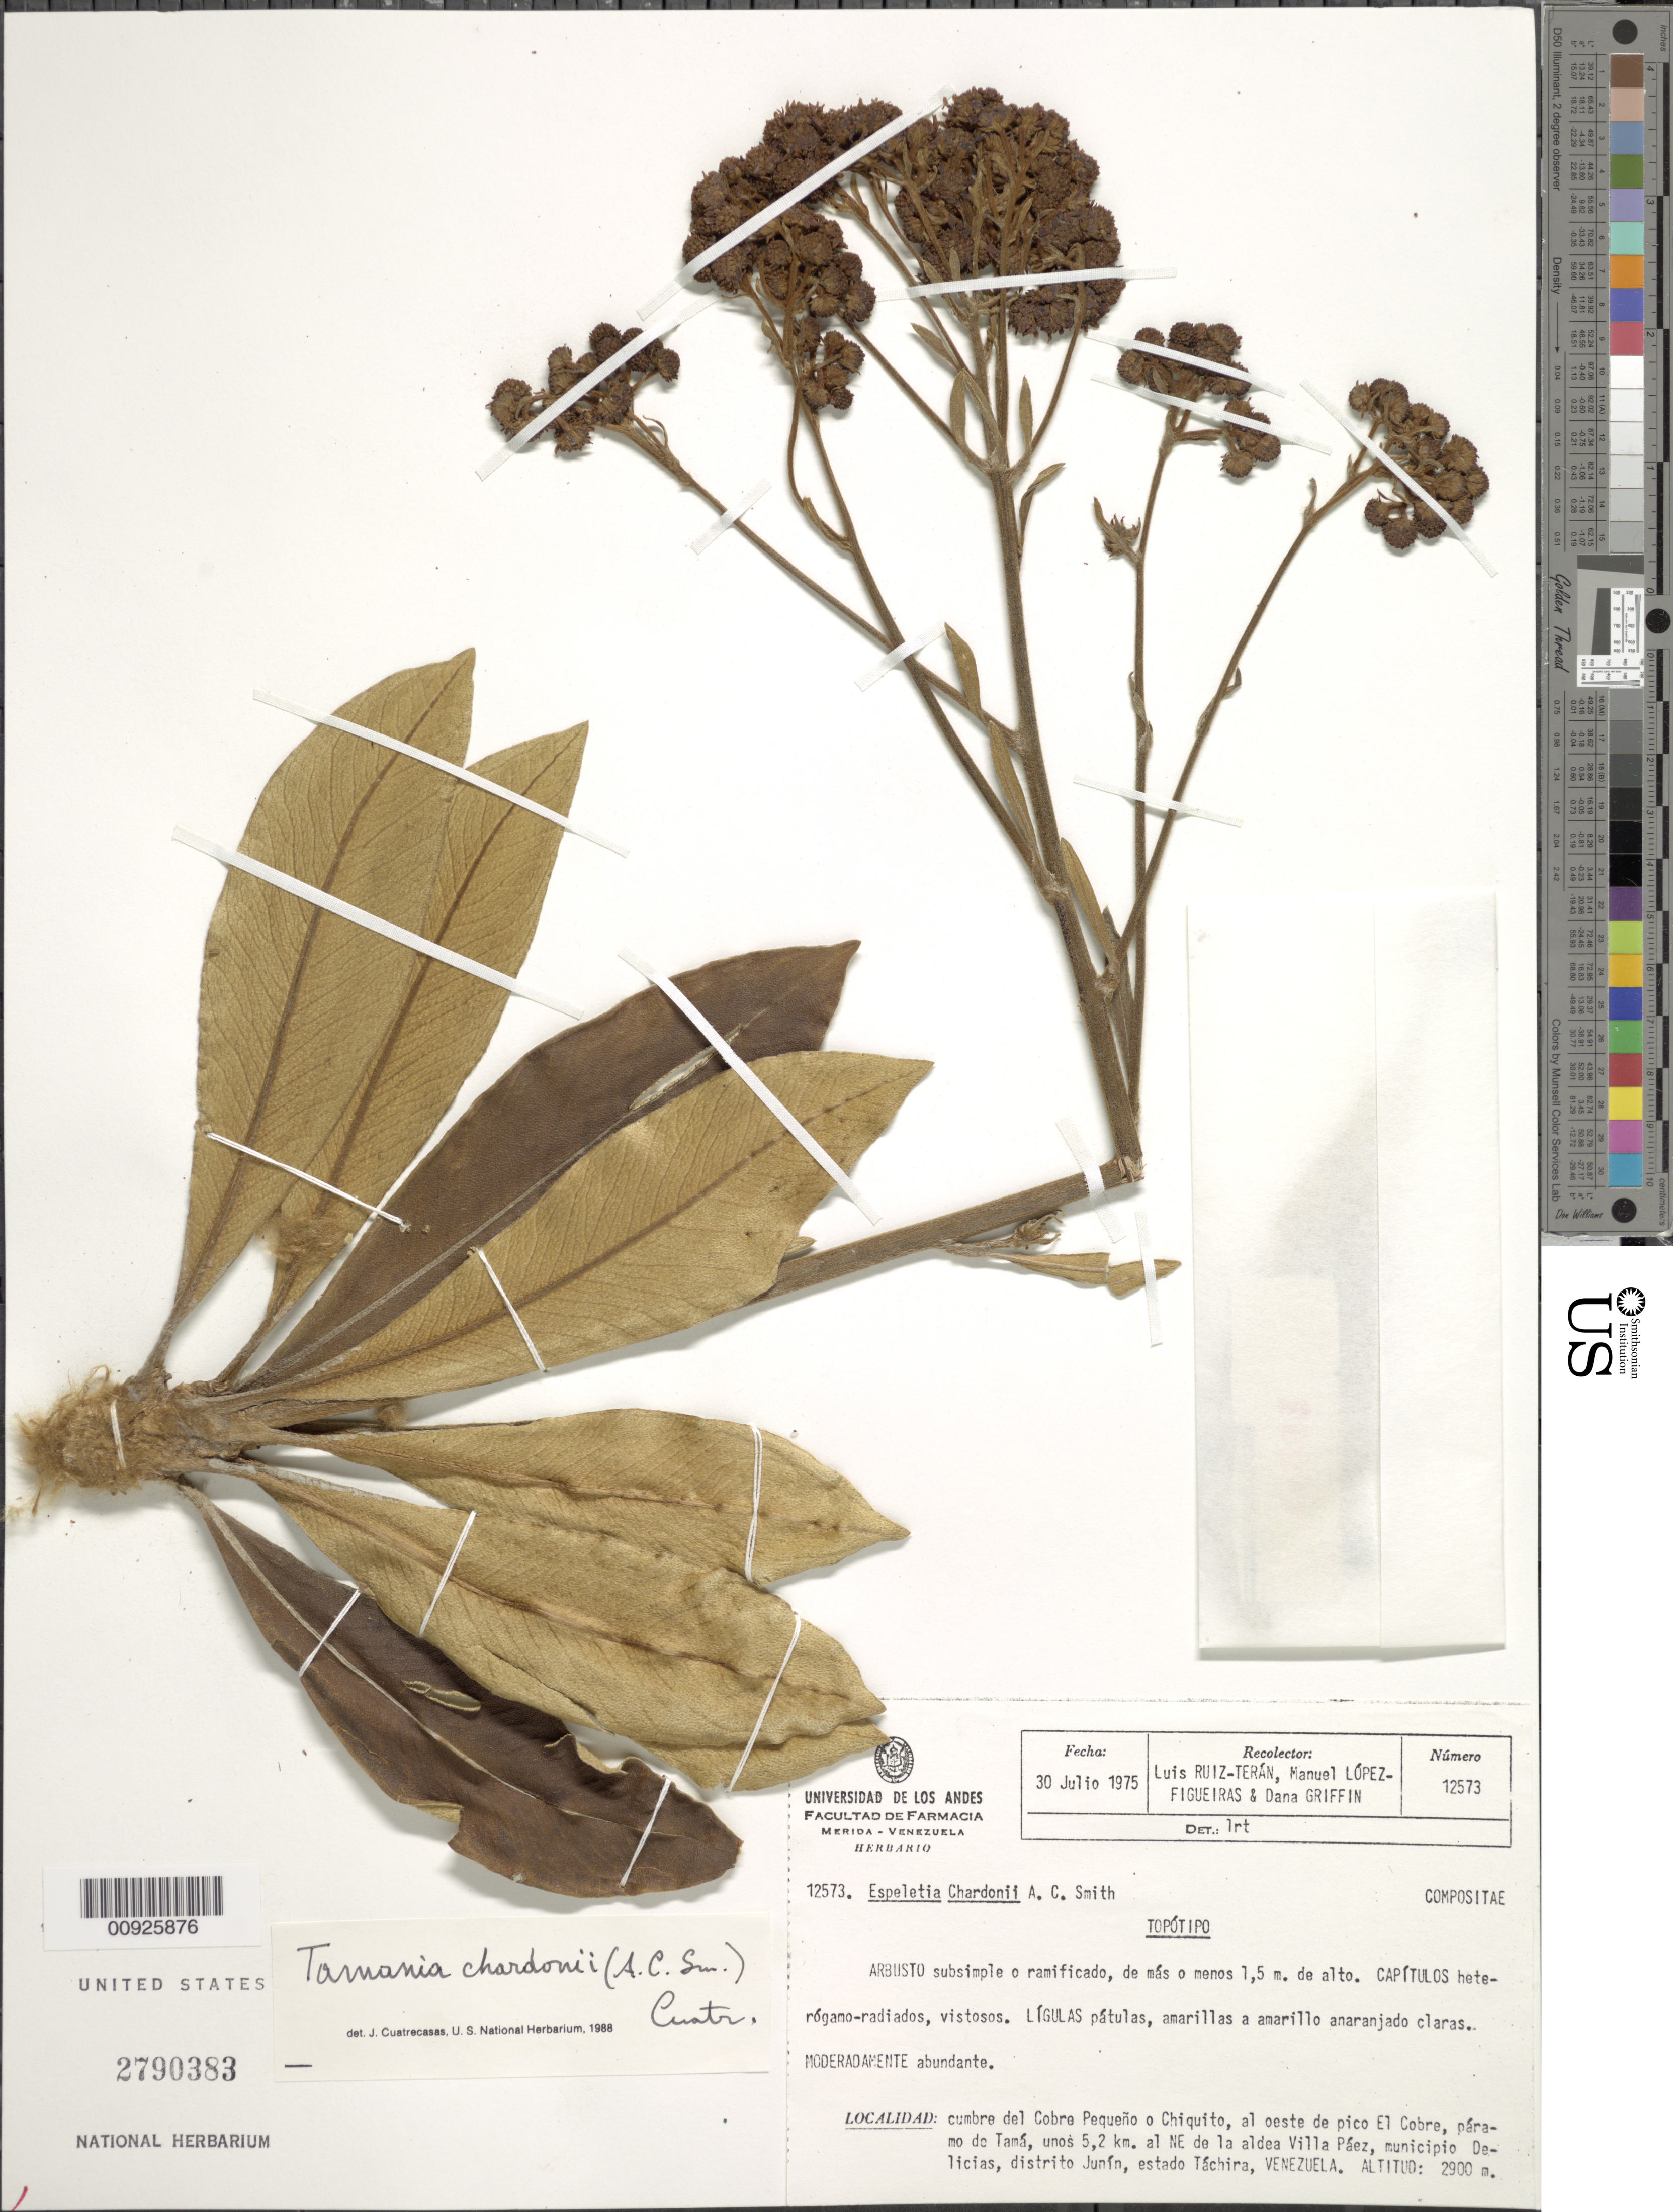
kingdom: Plantae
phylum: Tracheophyta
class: Magnoliopsida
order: Asterales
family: Asteraceae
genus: Tamania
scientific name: Tamania chardonii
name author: (A.C. Sm.) Cuatrec.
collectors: L. E. Ruíz-Terán, M. López Figueiras & D. G. Griffin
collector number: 12573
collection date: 1975-07-30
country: Venezuela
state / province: Táchira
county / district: Junín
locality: Cumbre del Cobre Pequeño o Chiquito, al O de pico El Cobre, páramo de Tamá, unos 5.2 km al NE de la aldea Villa Páez, Municipio Delicias.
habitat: Moderadamente abundante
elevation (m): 2900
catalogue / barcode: US 2790385